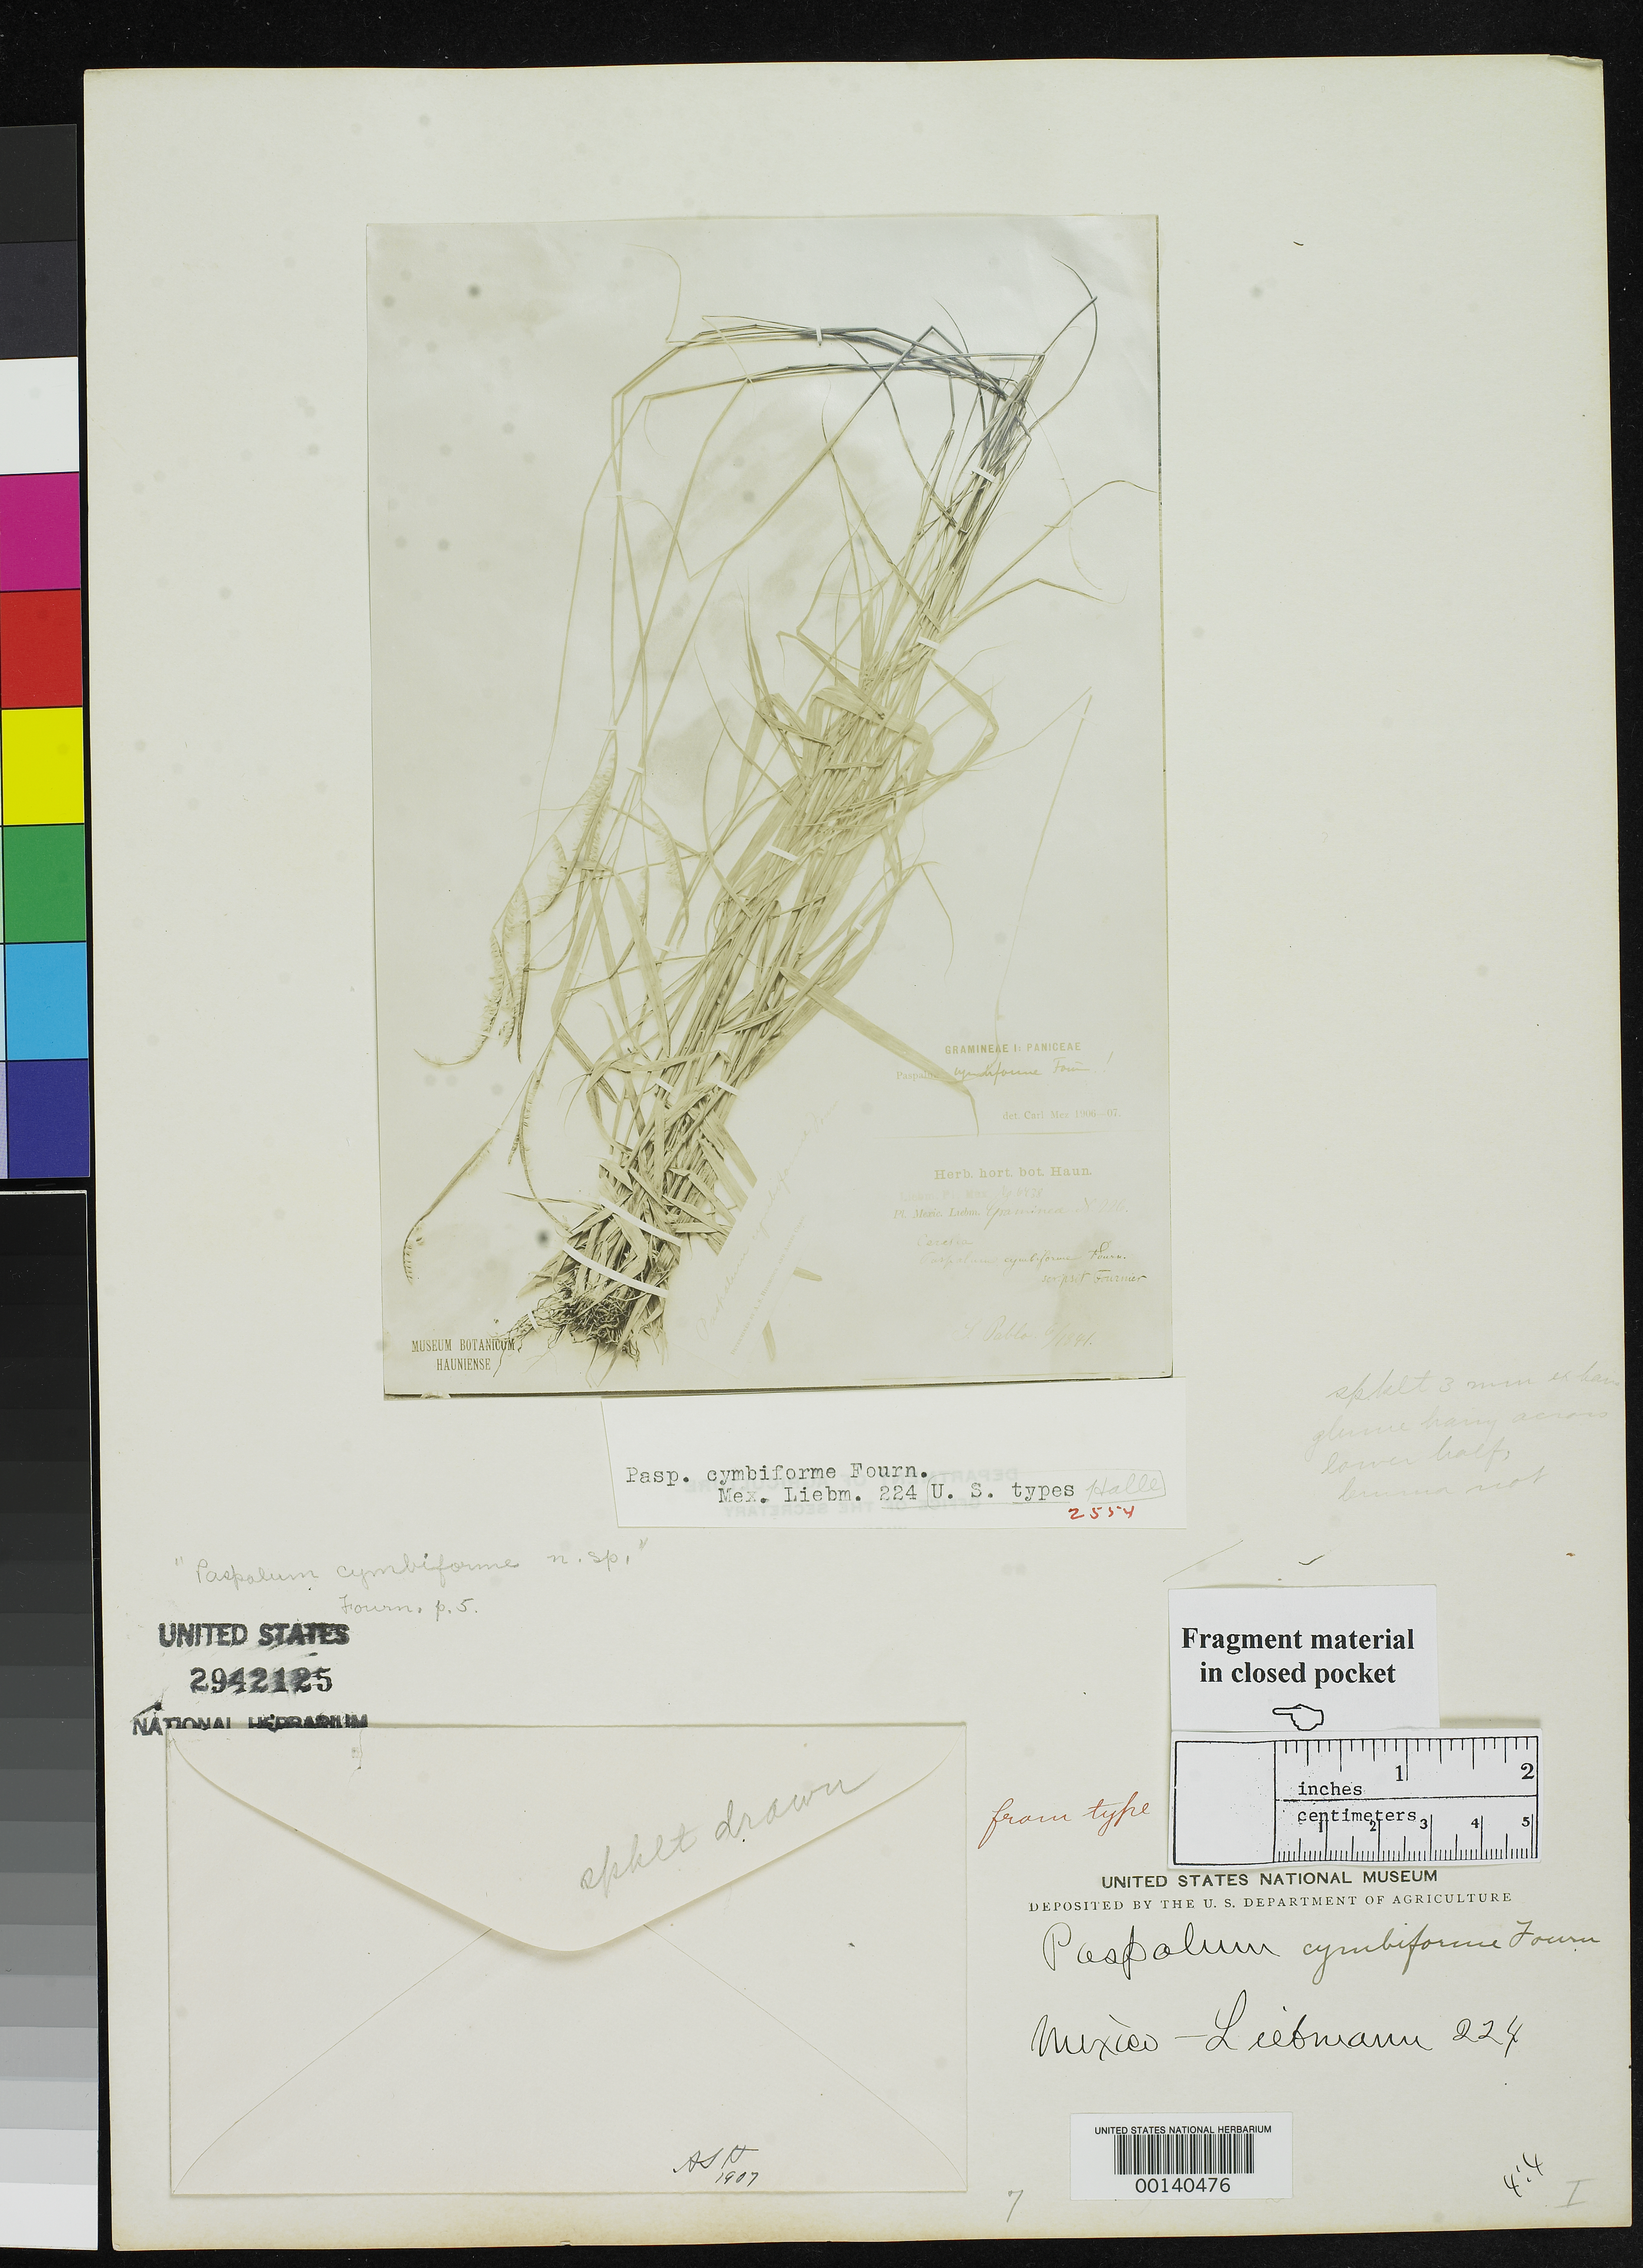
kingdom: Plantae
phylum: Tracheophyta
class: Liliopsida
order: Poales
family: Poaceae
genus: Paspalum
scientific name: Paspalum cymbiforme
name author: E. Fourn.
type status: Isosyntype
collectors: F. M. Liebmann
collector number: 224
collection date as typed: Jun 1841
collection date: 1841-06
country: Mexico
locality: Mirador.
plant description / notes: Photograph and fragmentary material of type specimen ex herb. Haun.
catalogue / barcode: US 2942125